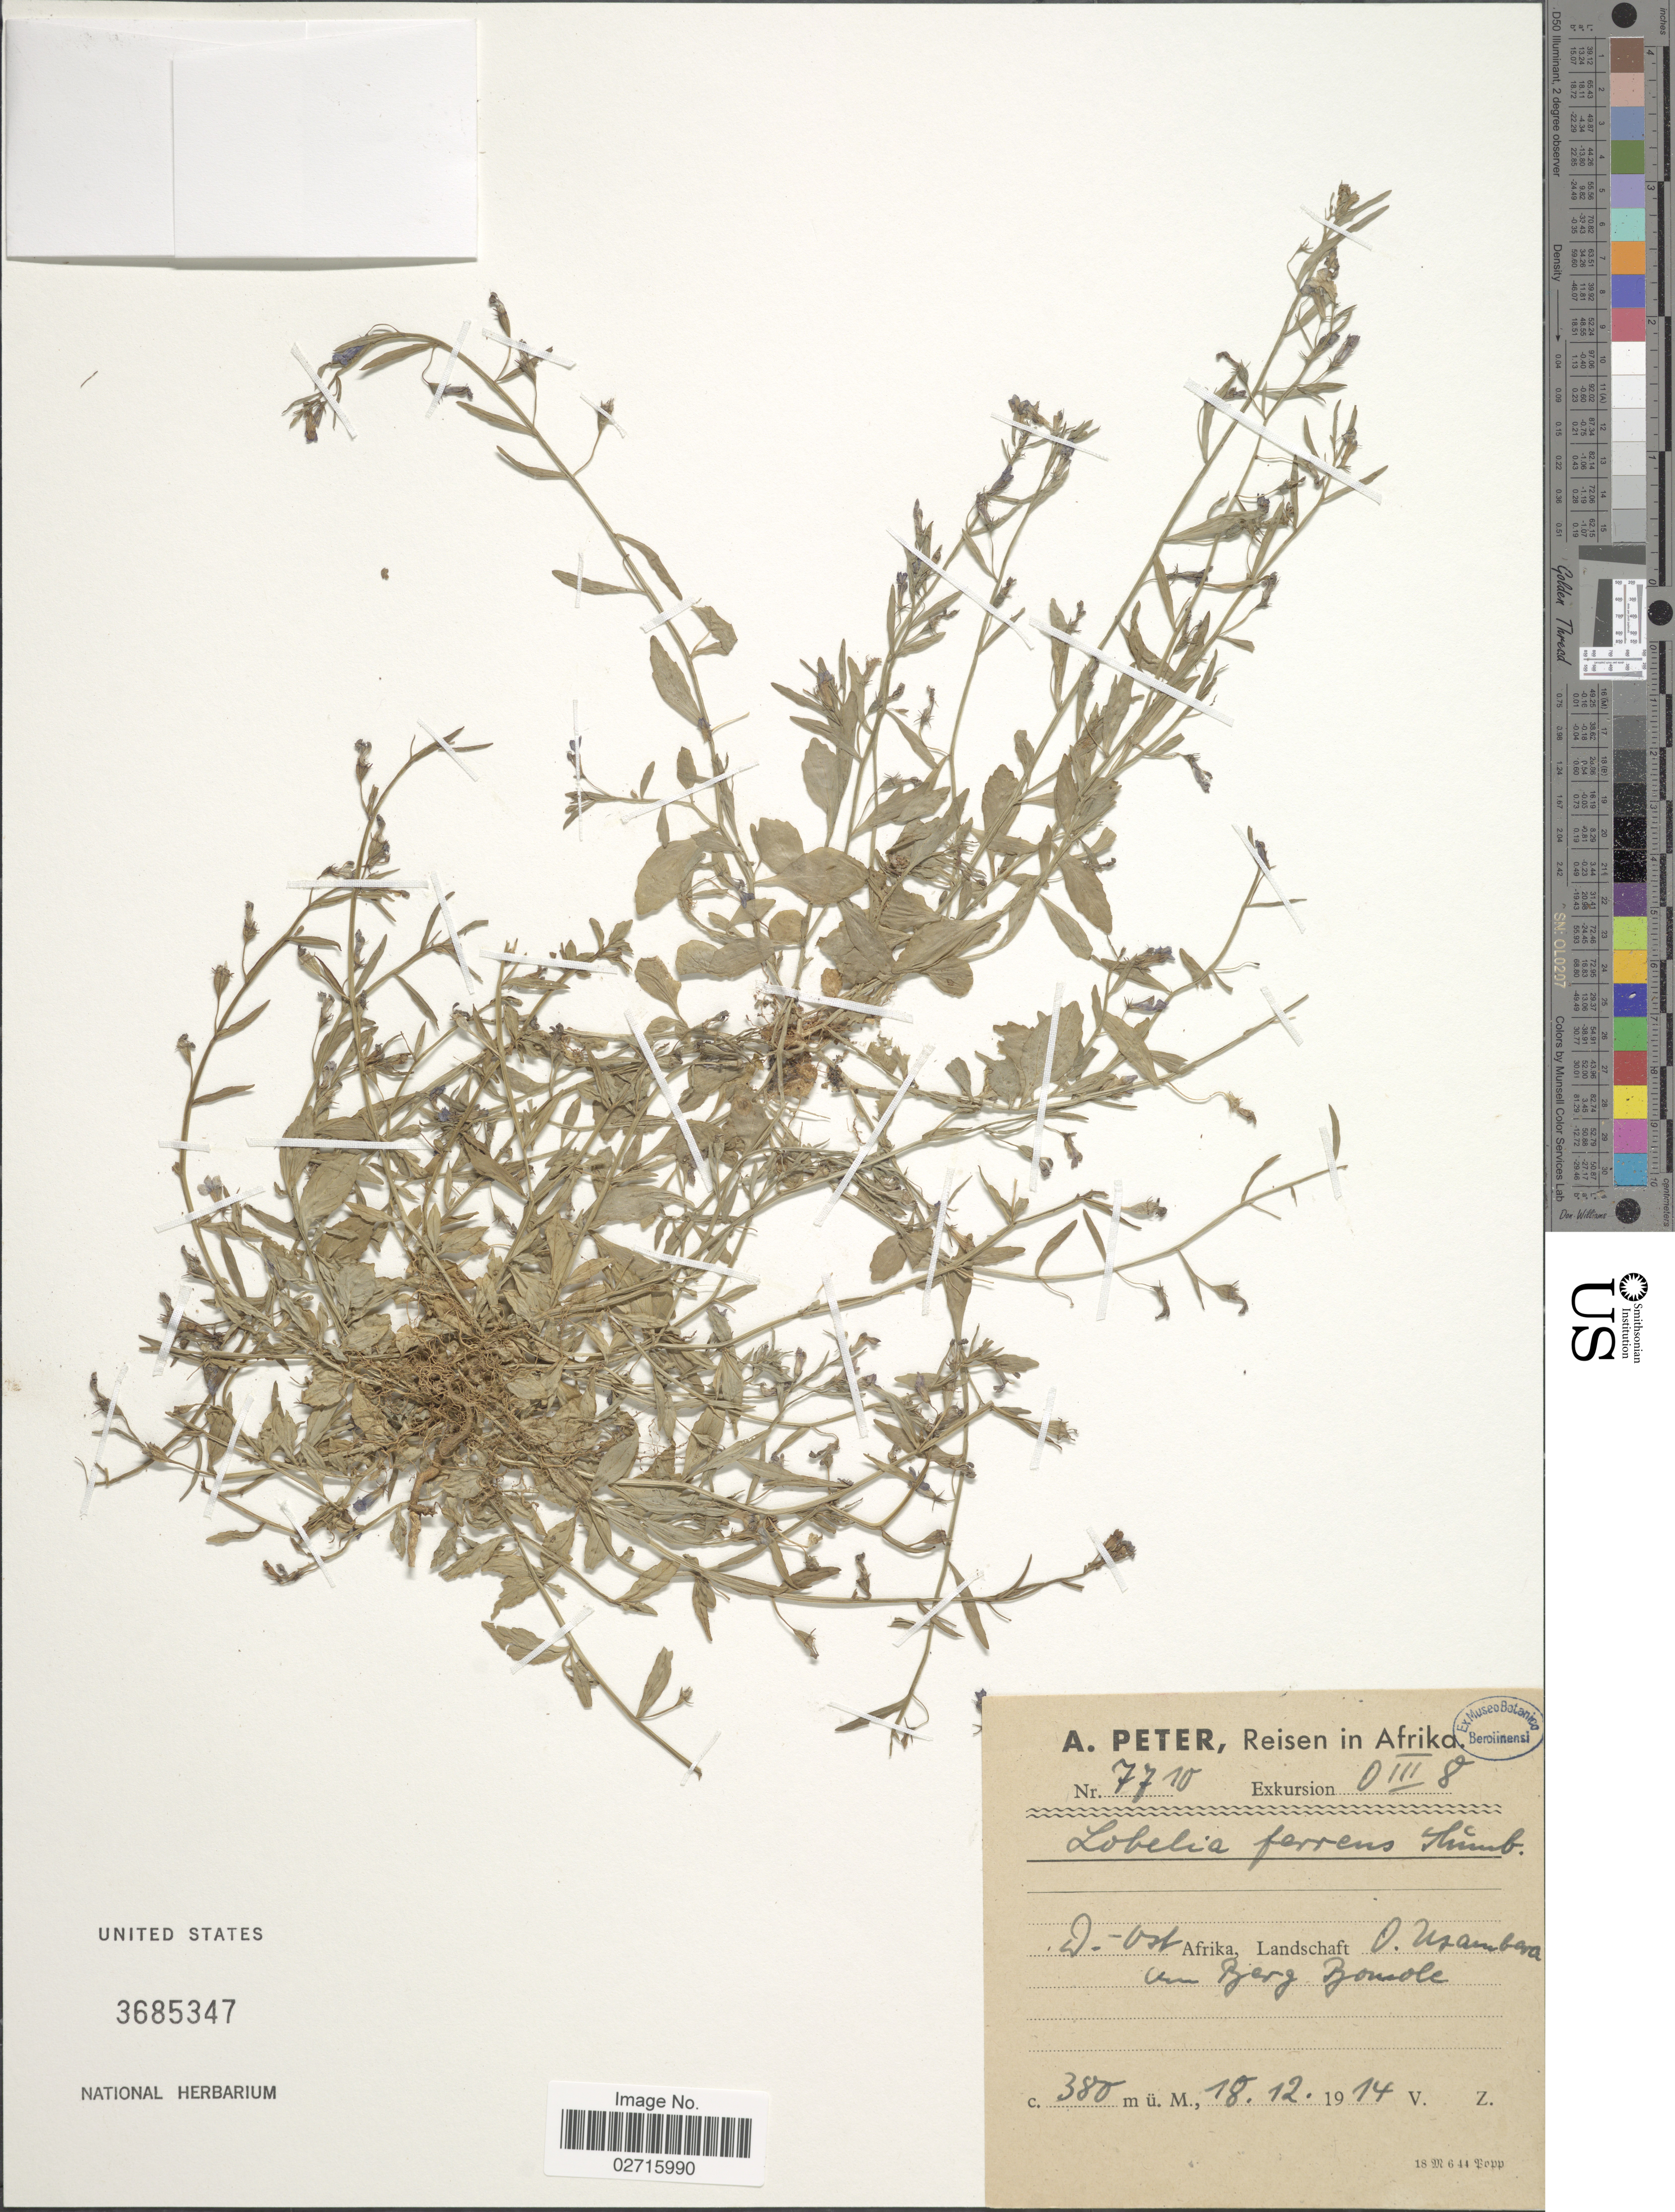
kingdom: Plantae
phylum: Tracheophyta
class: Magnoliopsida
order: Asterales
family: Campanulaceae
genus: Lobelia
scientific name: Lobelia fervens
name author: Thunb.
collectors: A. Peter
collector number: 7710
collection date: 1914-12-18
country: Tanzania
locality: Afrika, D. Ost Afrika, Landschaft O. Usambara am Berg Bomole.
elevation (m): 380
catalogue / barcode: US 3685347